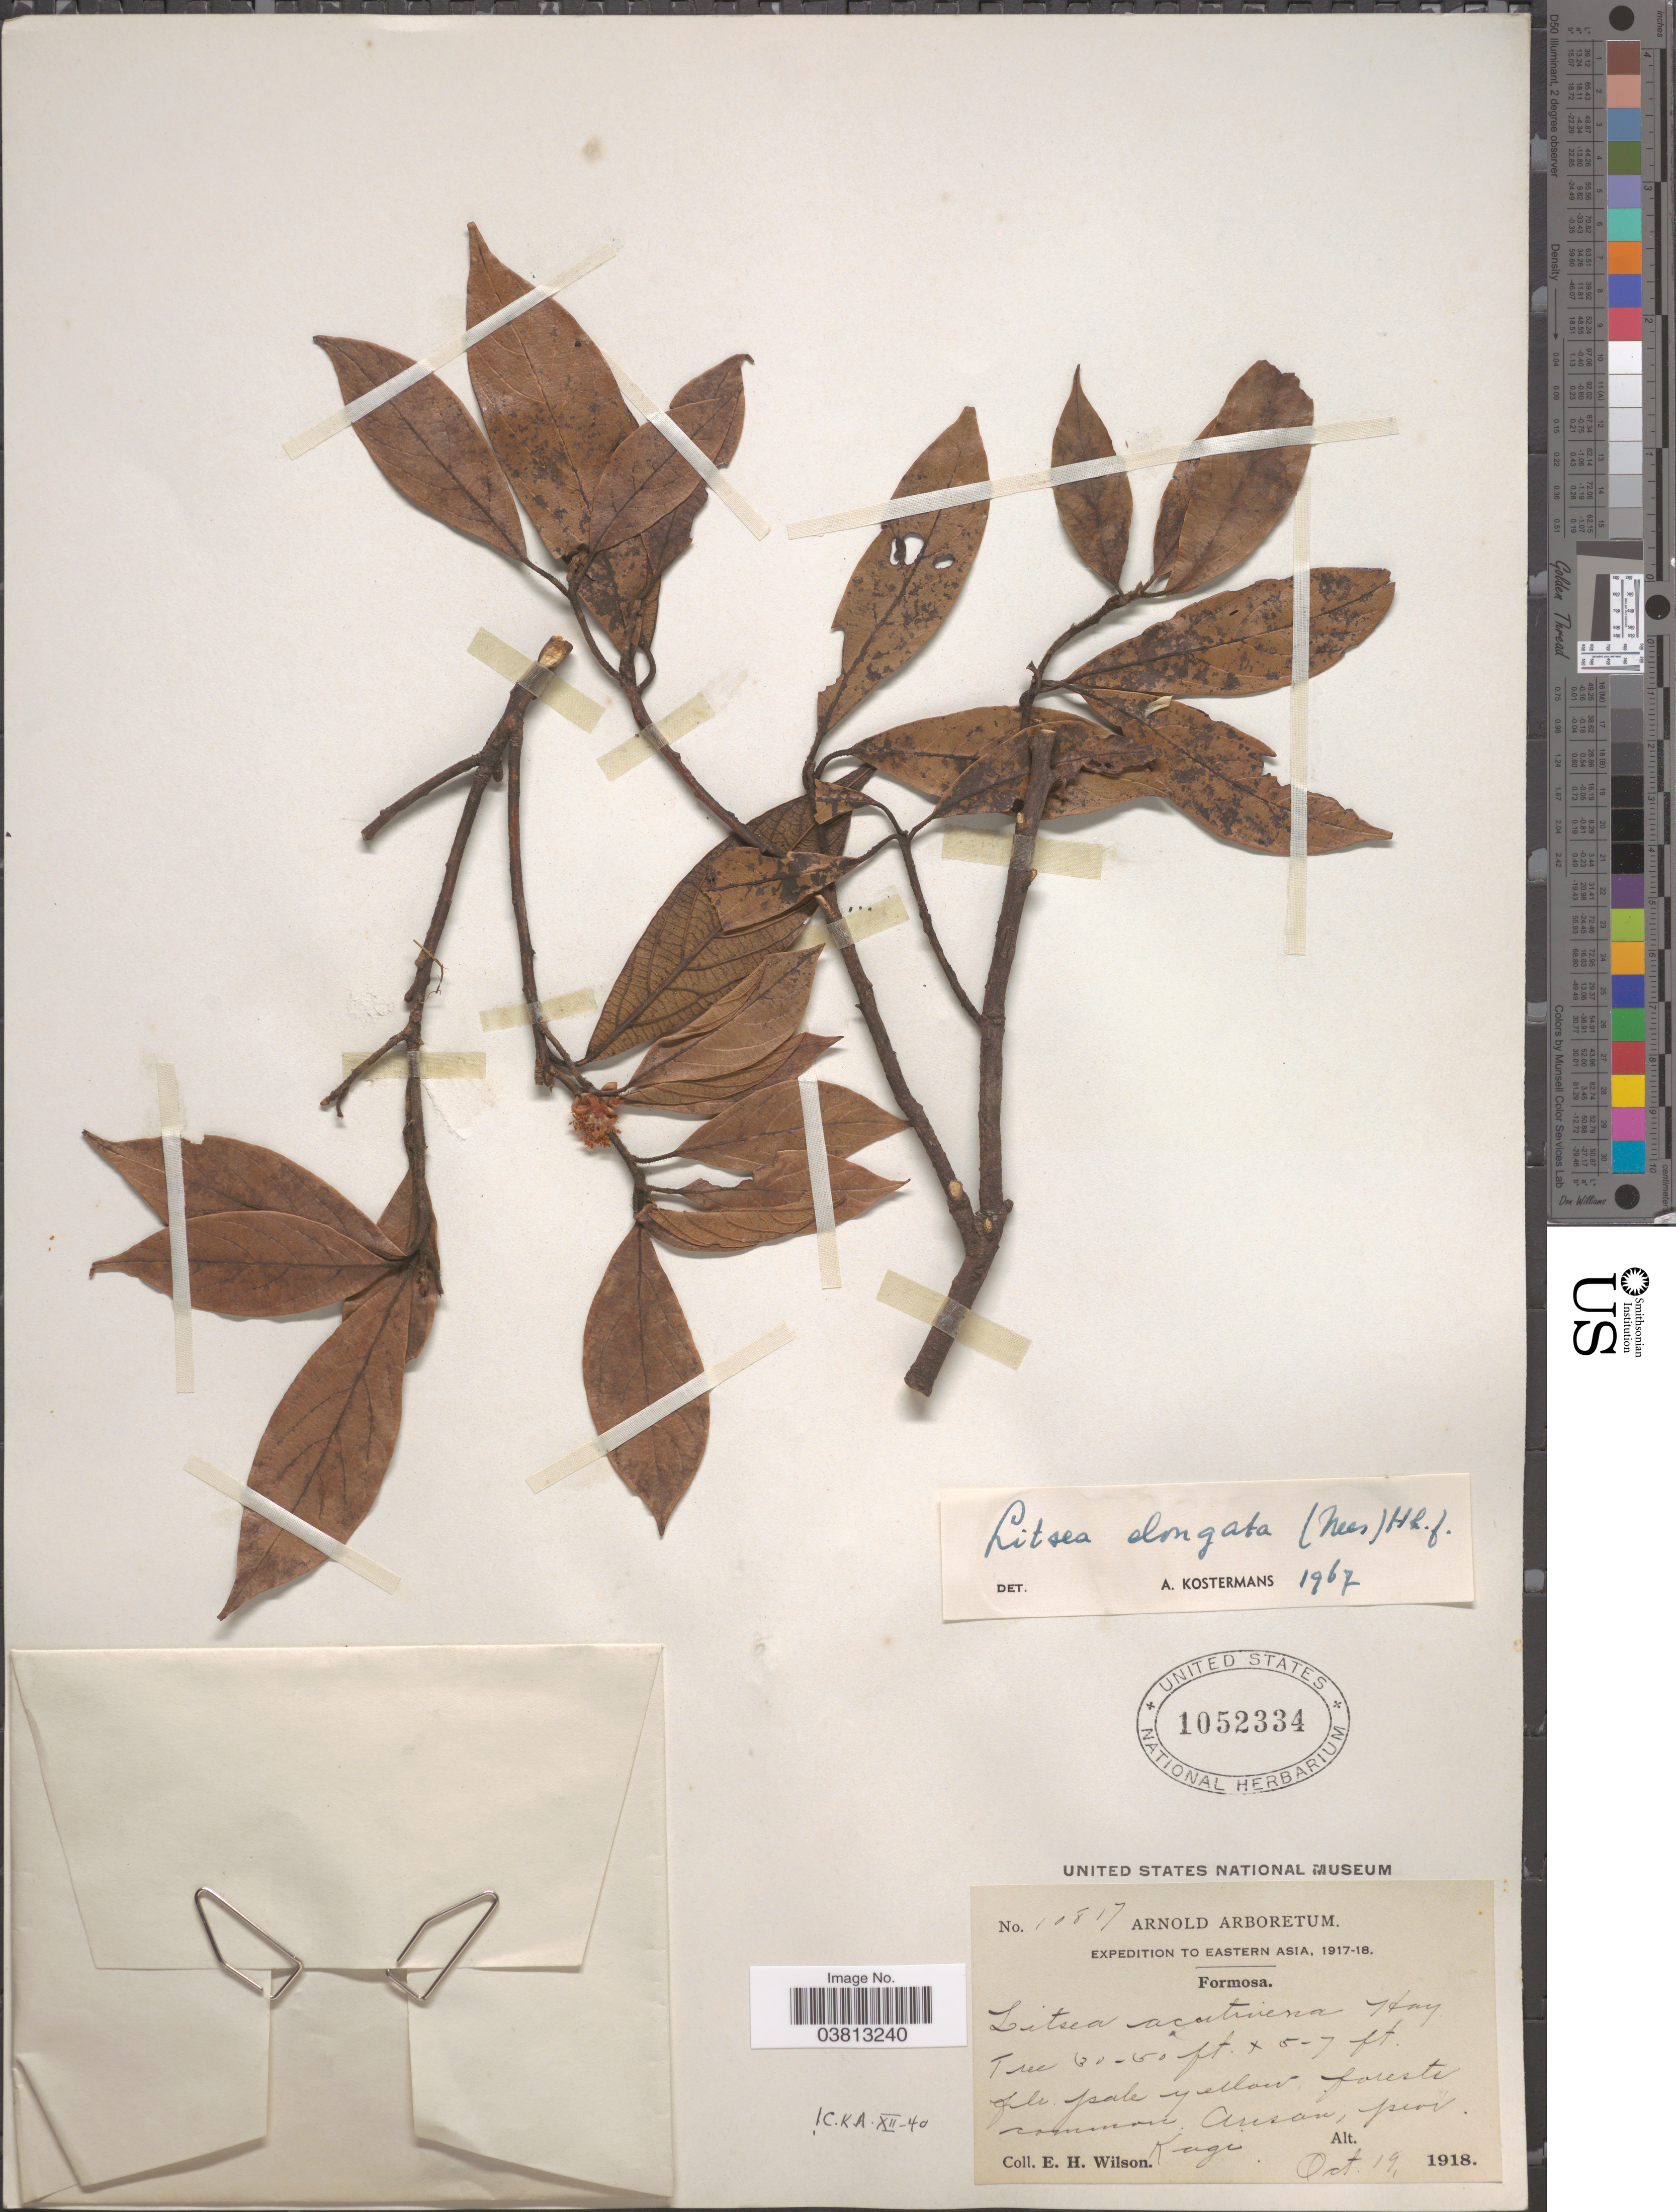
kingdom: Plantae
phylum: Tracheophyta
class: Magnoliopsida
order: Laurales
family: Lauraceae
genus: Litsea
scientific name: Litsea elongata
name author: (Nees) Hook. f.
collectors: E. Wilson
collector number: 10817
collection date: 1918-10-19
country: Taiwan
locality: Formosa. Arisan, prov. Kagi.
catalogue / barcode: US 1052334